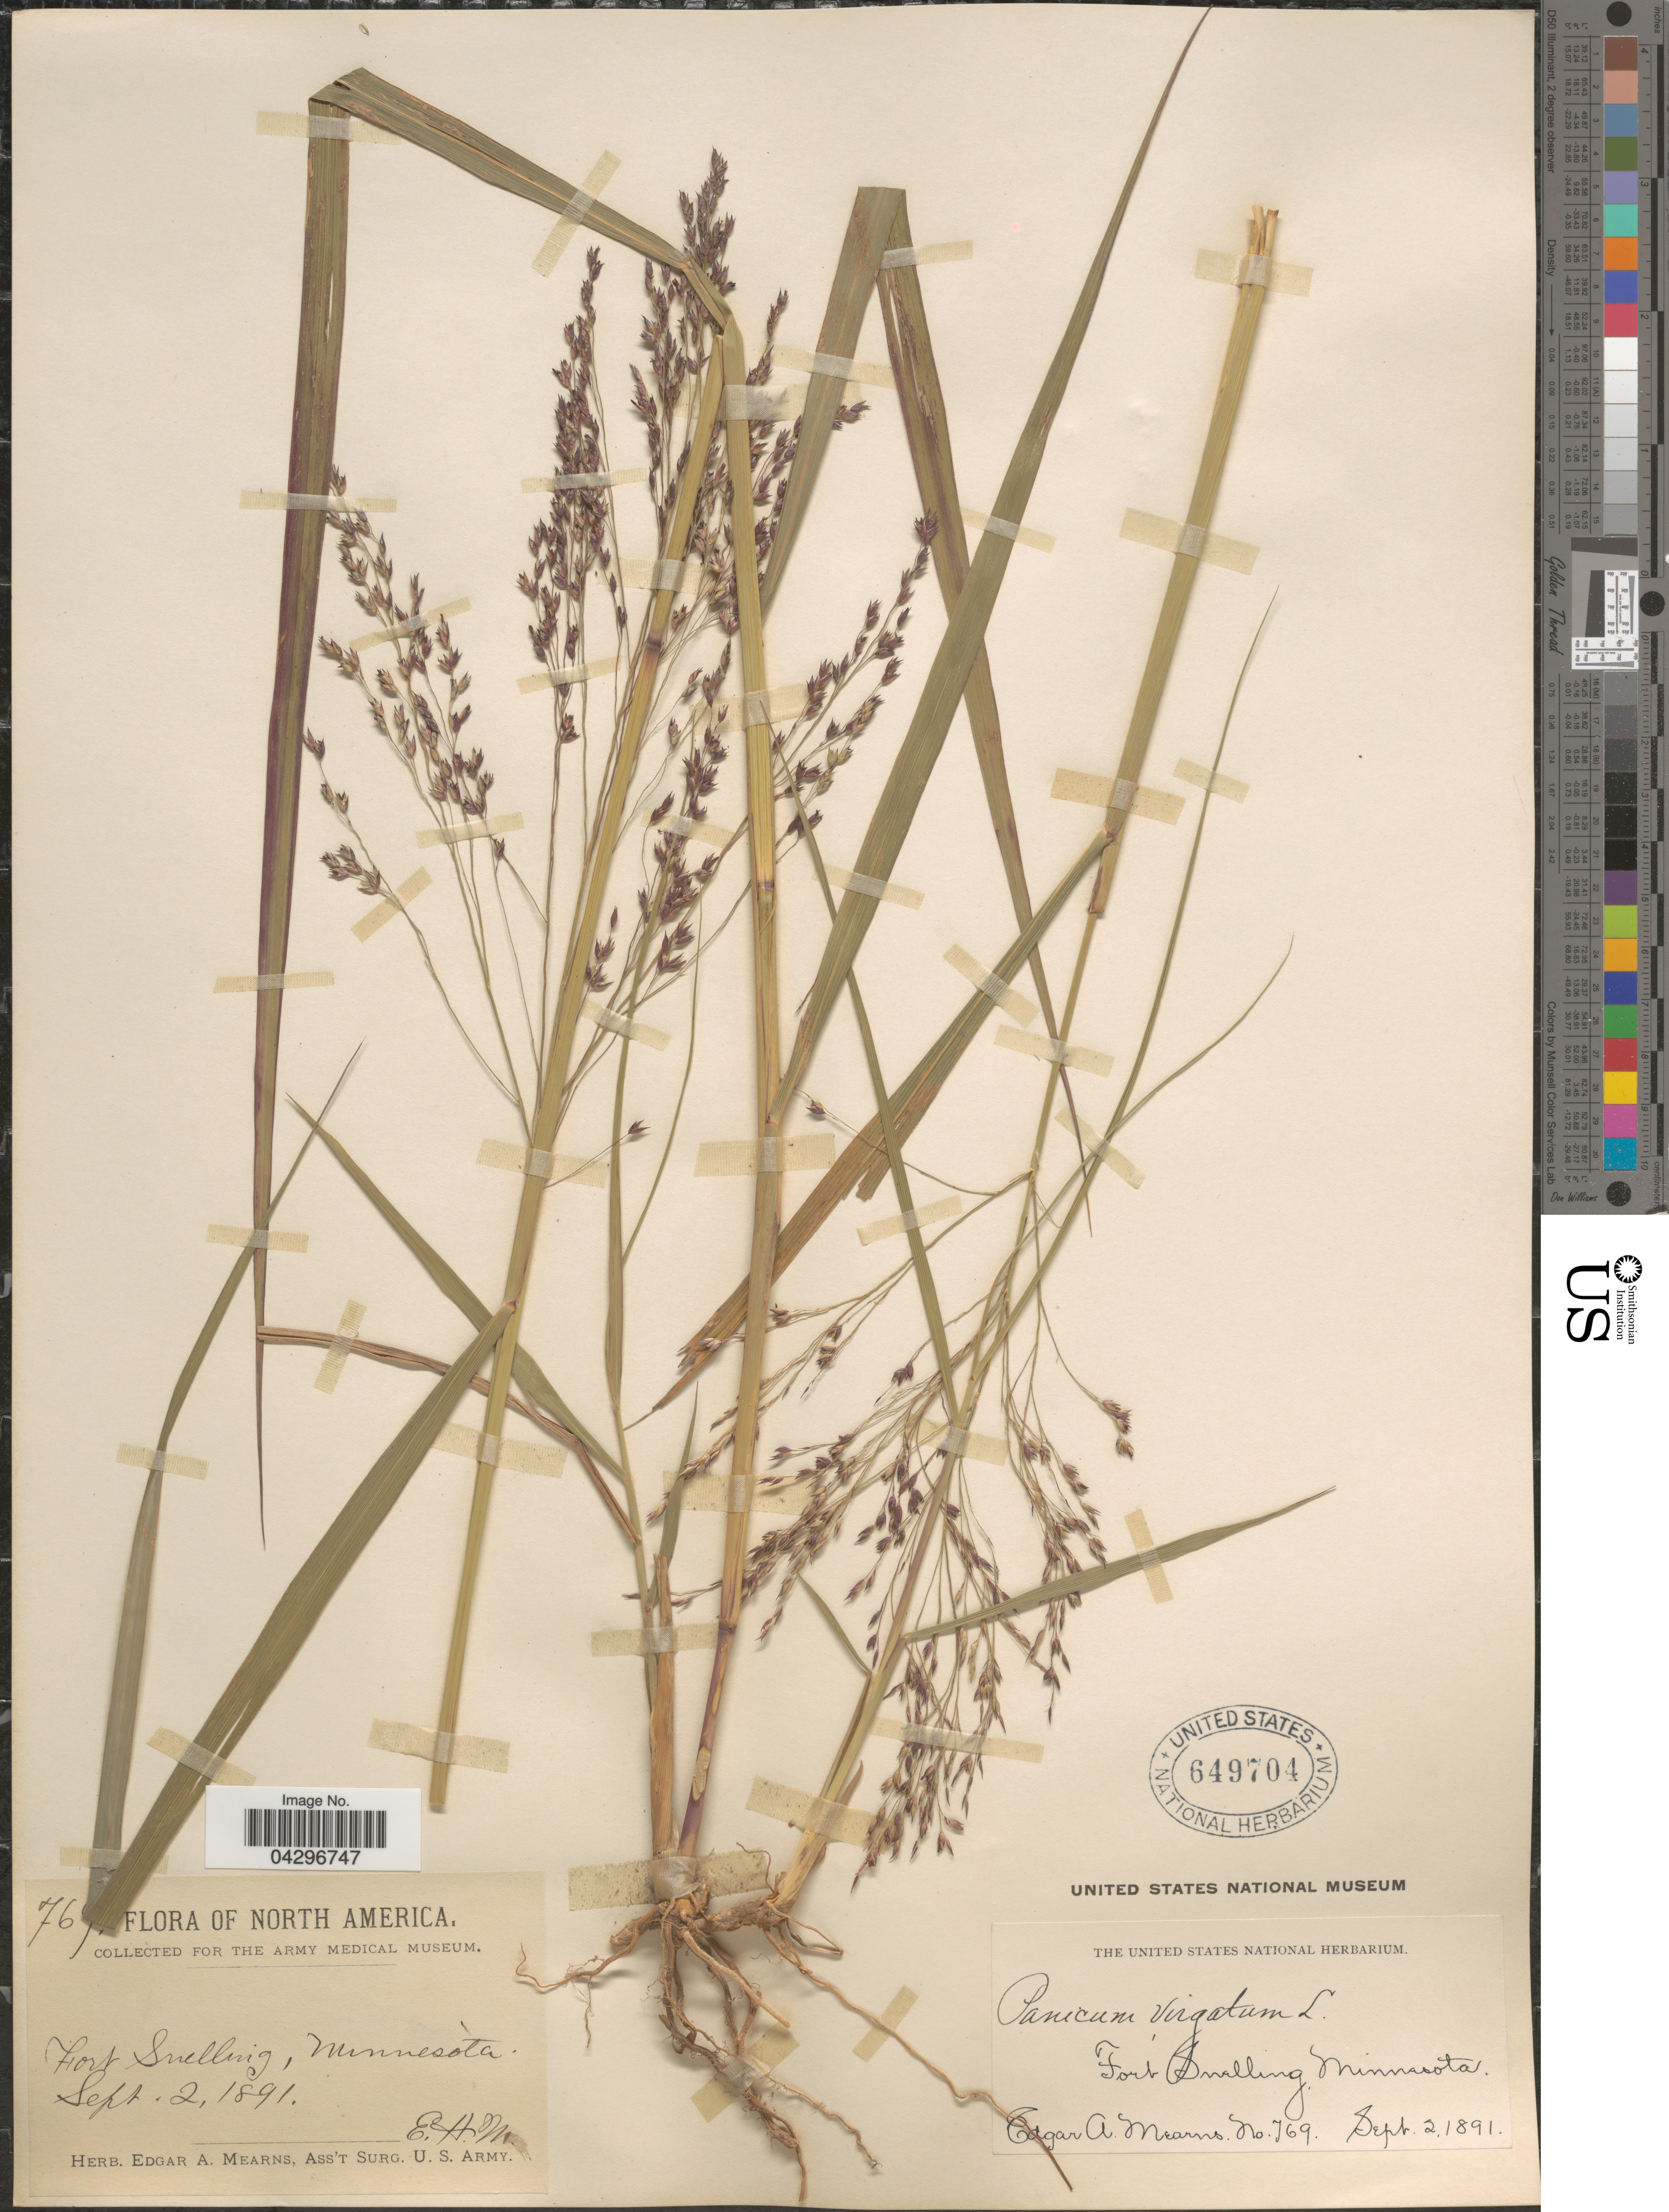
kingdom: Plantae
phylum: Tracheophyta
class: Liliopsida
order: Poales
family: Poaceae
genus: Panicum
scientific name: Panicum virgatum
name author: L.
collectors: E. A. Mearns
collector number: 769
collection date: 1891-09-02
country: United States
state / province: Minnesota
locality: Fort Snelling.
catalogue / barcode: US 649704